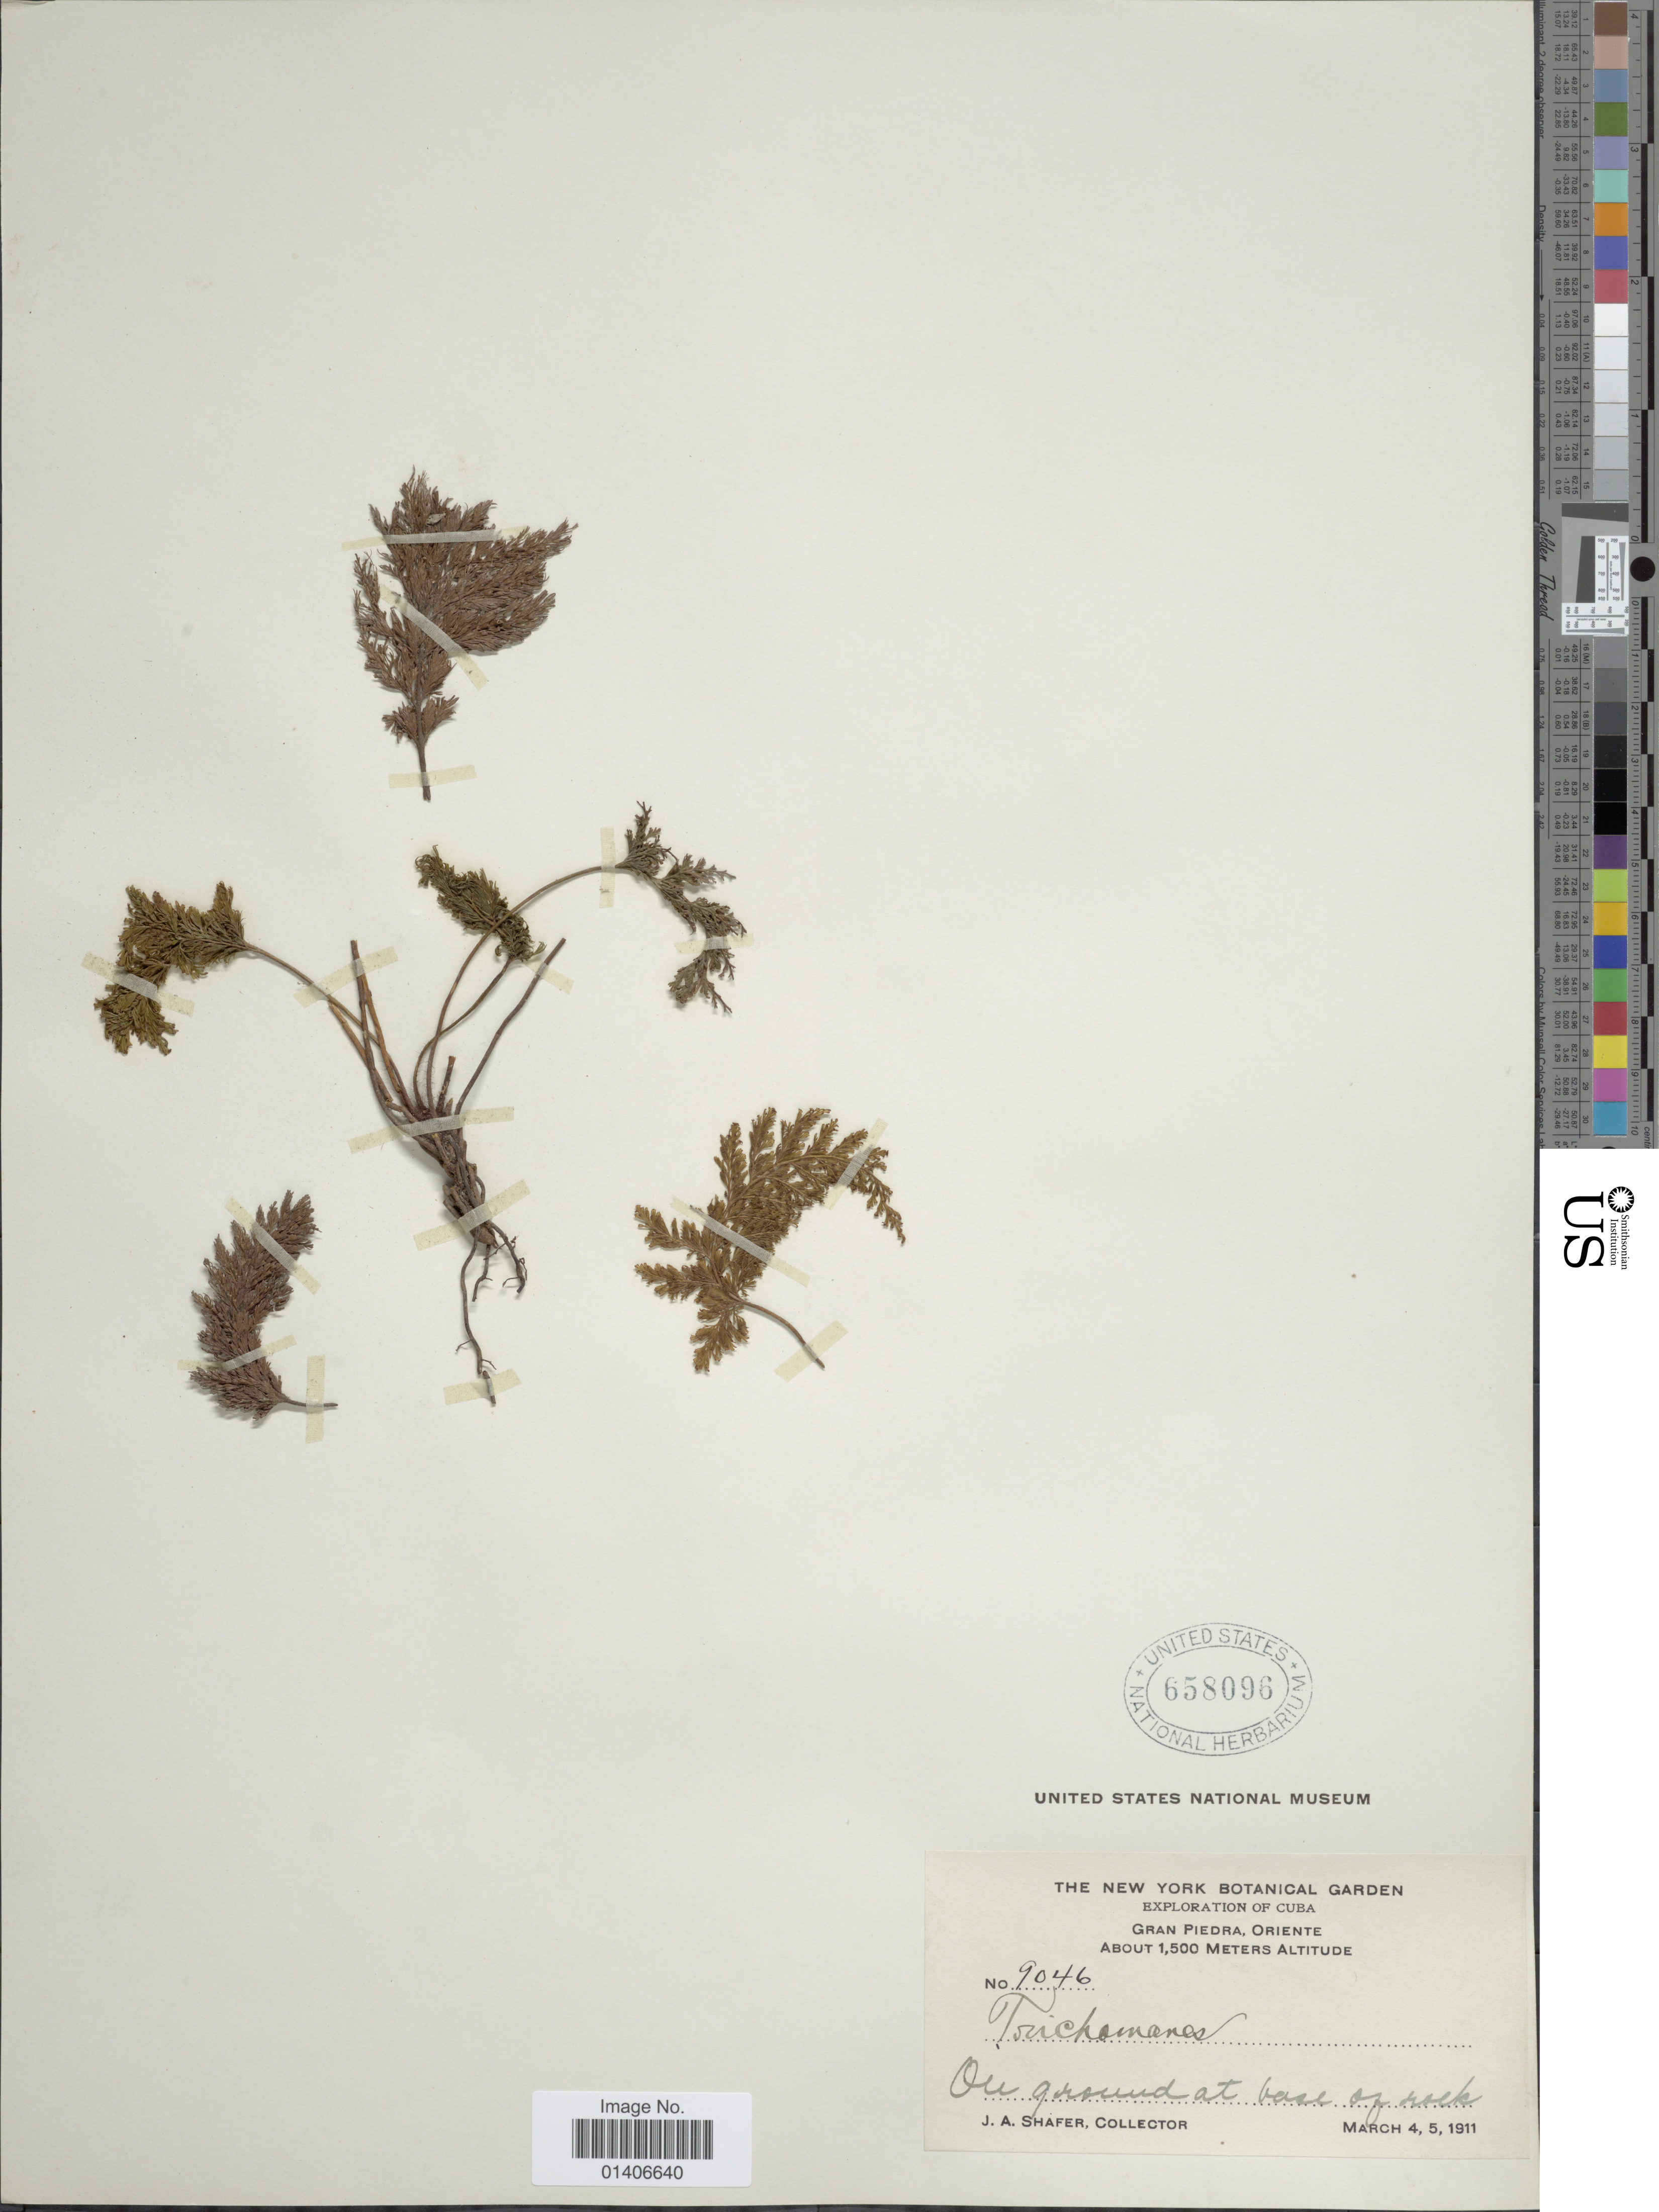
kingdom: Plantae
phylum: Tracheophyta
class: Polypodiopsida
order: Hymenophyllales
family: Hymenophyllaceae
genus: Abrodictyum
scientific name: Abrodictyum rigidum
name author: (Sw.) Ebihara & Dubuisson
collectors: J. A. Shafer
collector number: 9046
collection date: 1911-03-04/1911-03-05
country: Cuba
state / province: Oriente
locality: Gran Piedra, On ground at base of rock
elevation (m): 1500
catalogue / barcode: US 658096